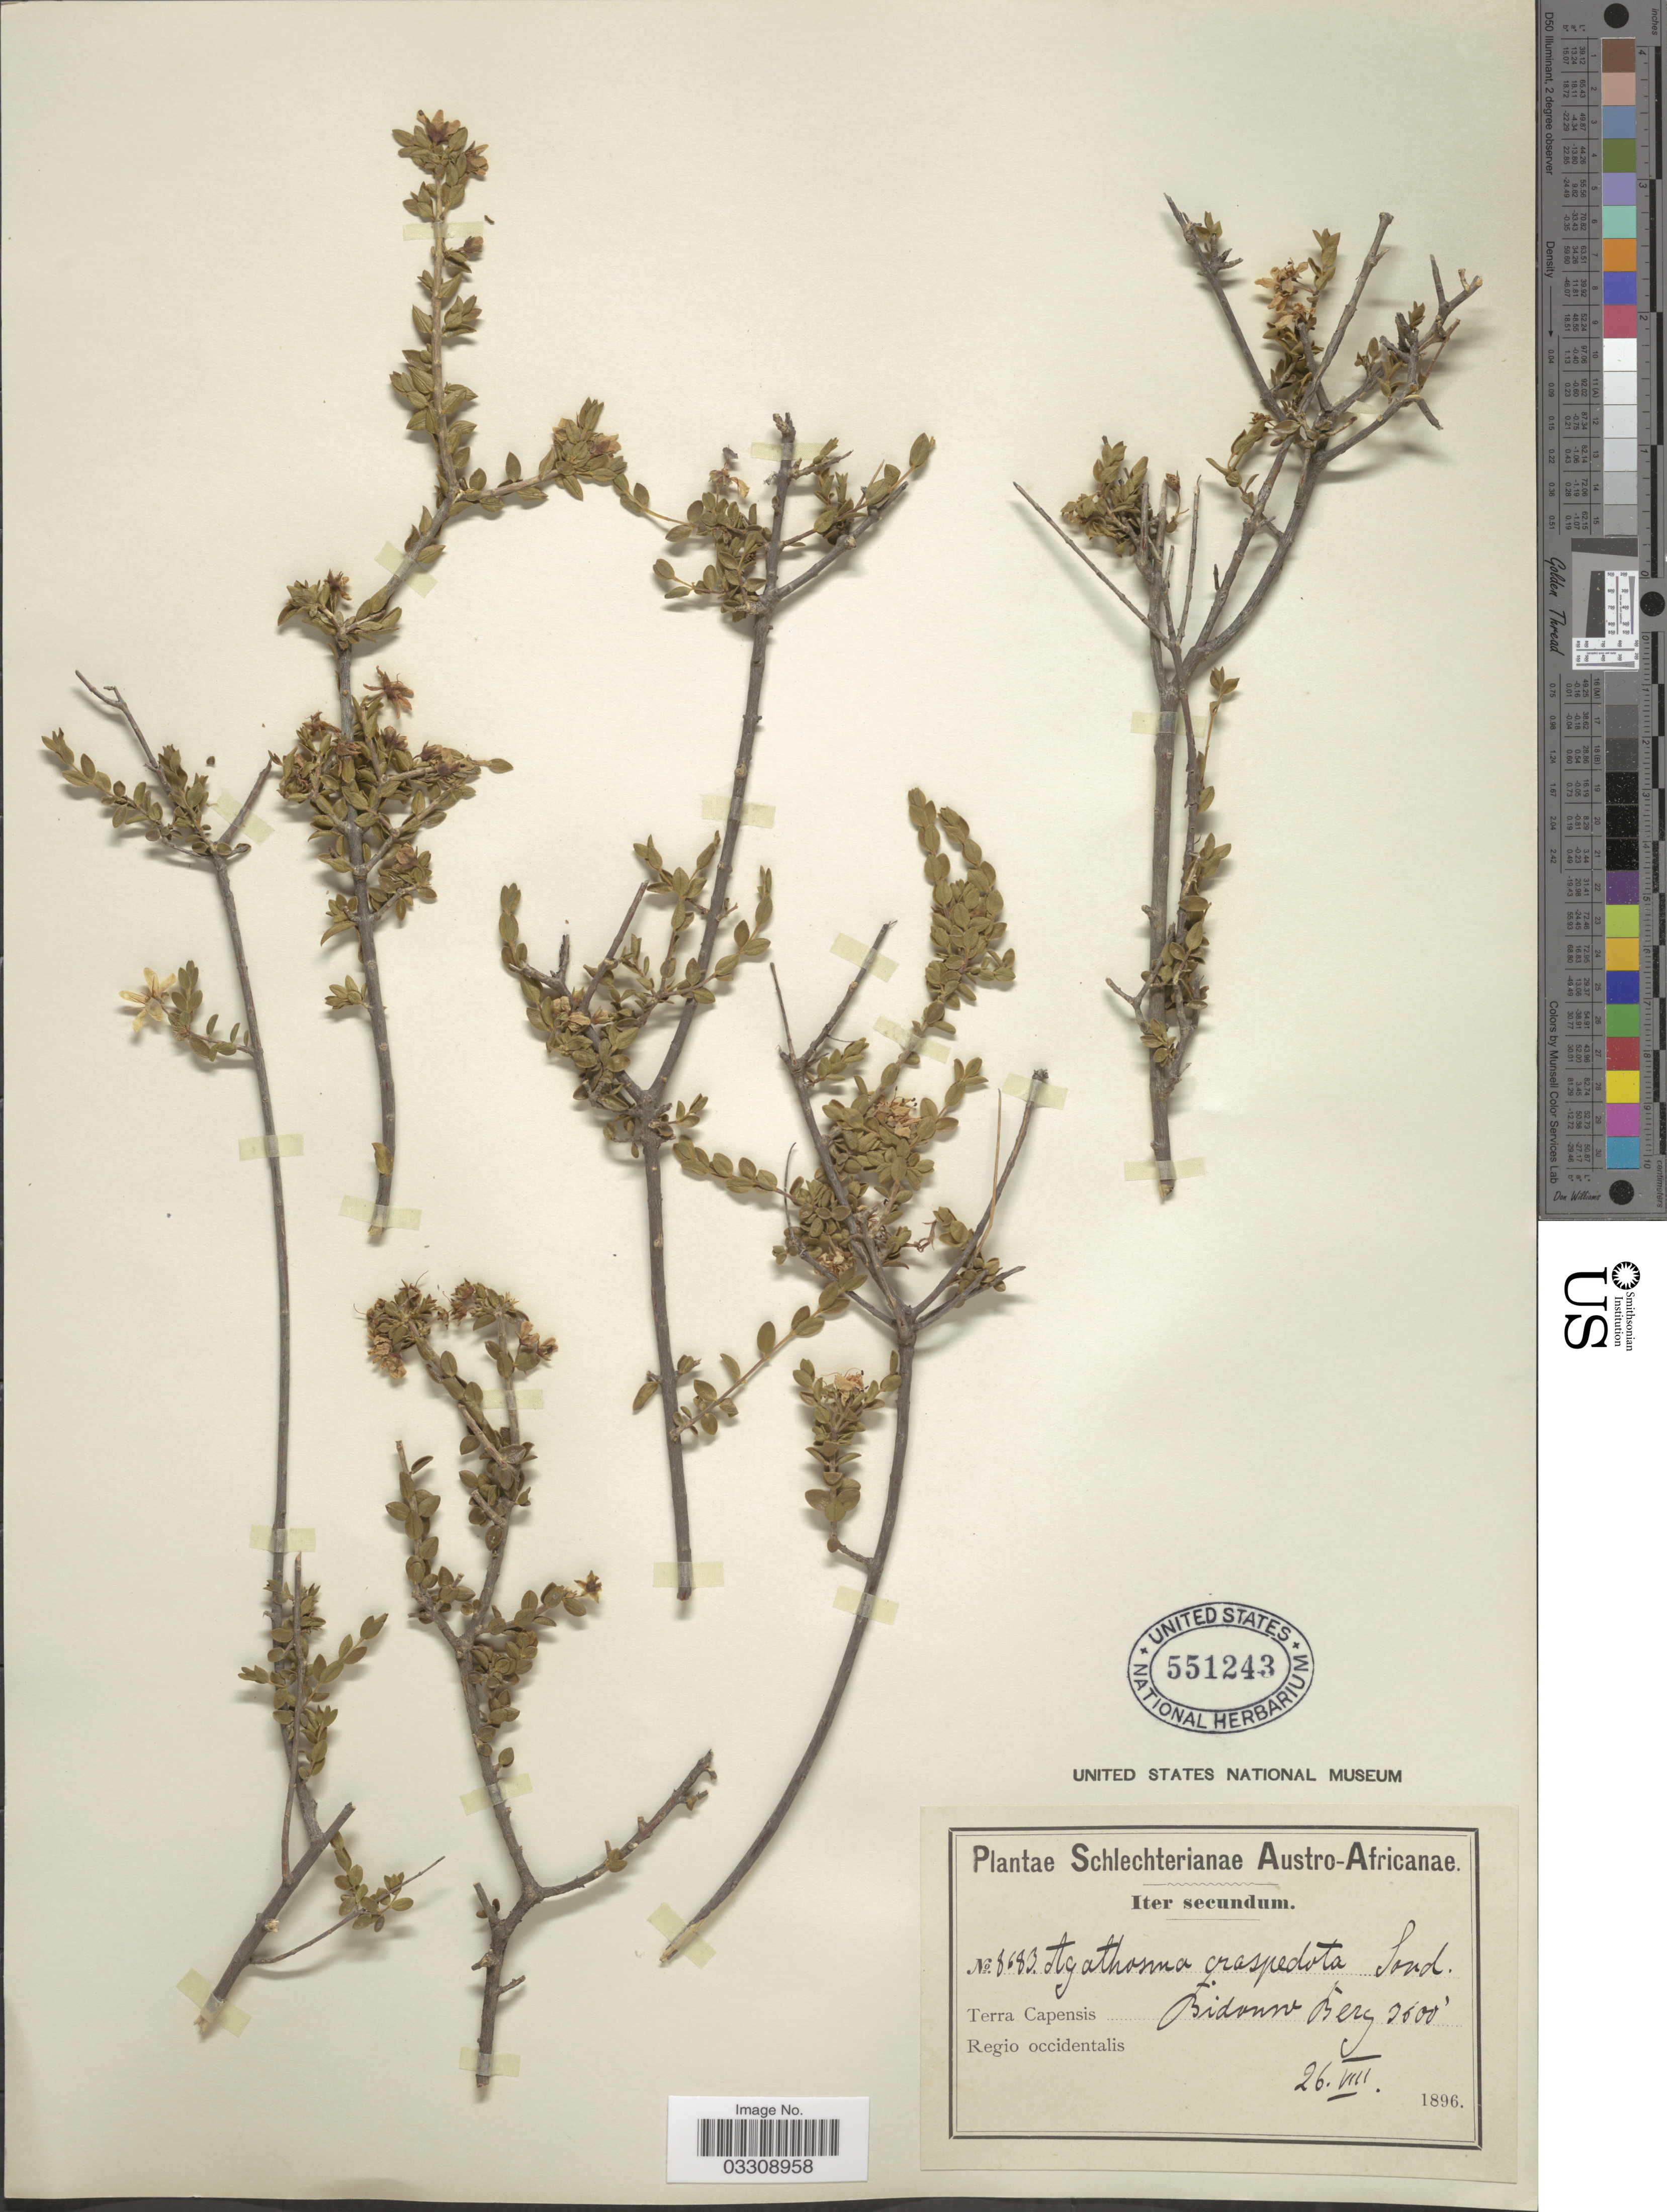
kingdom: Plantae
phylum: Tracheophyta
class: Magnoliopsida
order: Sapindales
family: Rutaceae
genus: Agathosma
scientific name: Agathosma craspedota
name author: E. Mey. ex Sond.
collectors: Schlechter, --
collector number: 8683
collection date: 1896-08-26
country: South Africa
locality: Austro-Africanae. Terra Capensis, Regio occidentalis. Bidouw Berg.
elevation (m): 1097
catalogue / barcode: US 551243